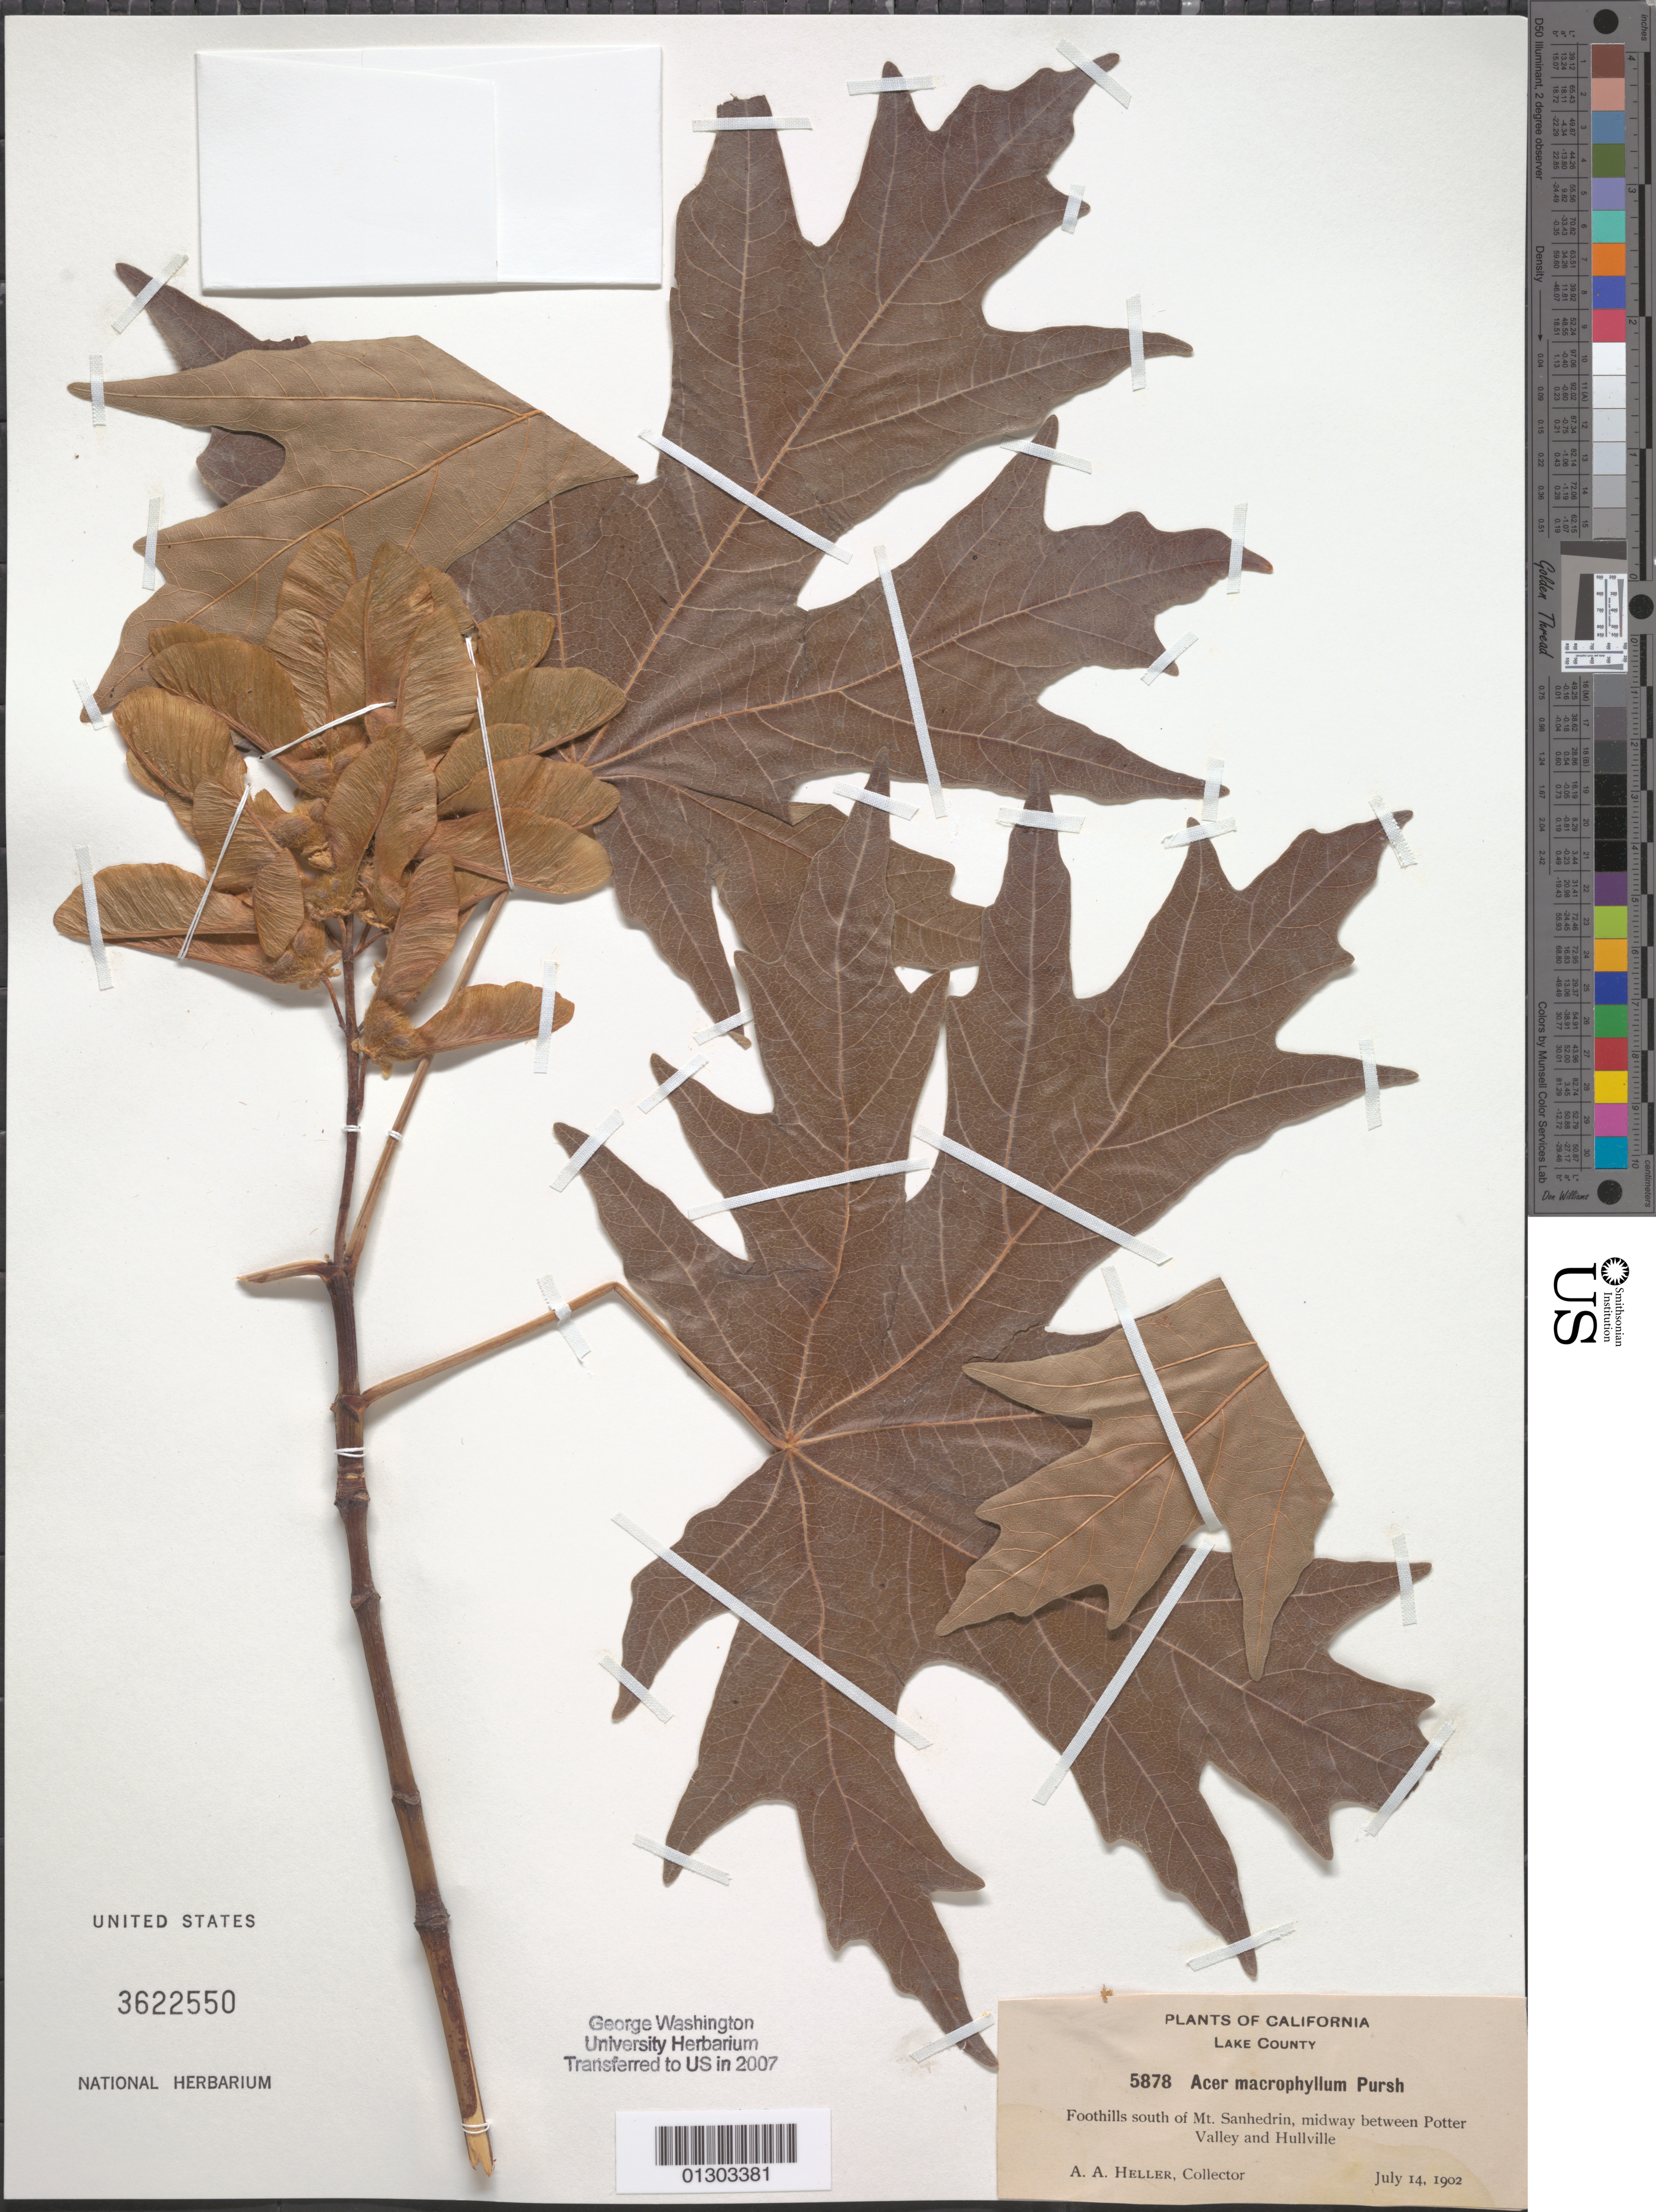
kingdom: Plantae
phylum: Tracheophyta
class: Magnoliopsida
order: Sapindales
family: Sapindaceae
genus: Acer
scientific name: Acer macrophyllum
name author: Pursh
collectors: A. A. Heller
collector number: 5878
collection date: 1902-07-14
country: United States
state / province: California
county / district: Lake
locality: Lake County, foothills S of Mt. Sanhedrin, midway between Potter Valley and Hullville.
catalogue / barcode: US 3622550